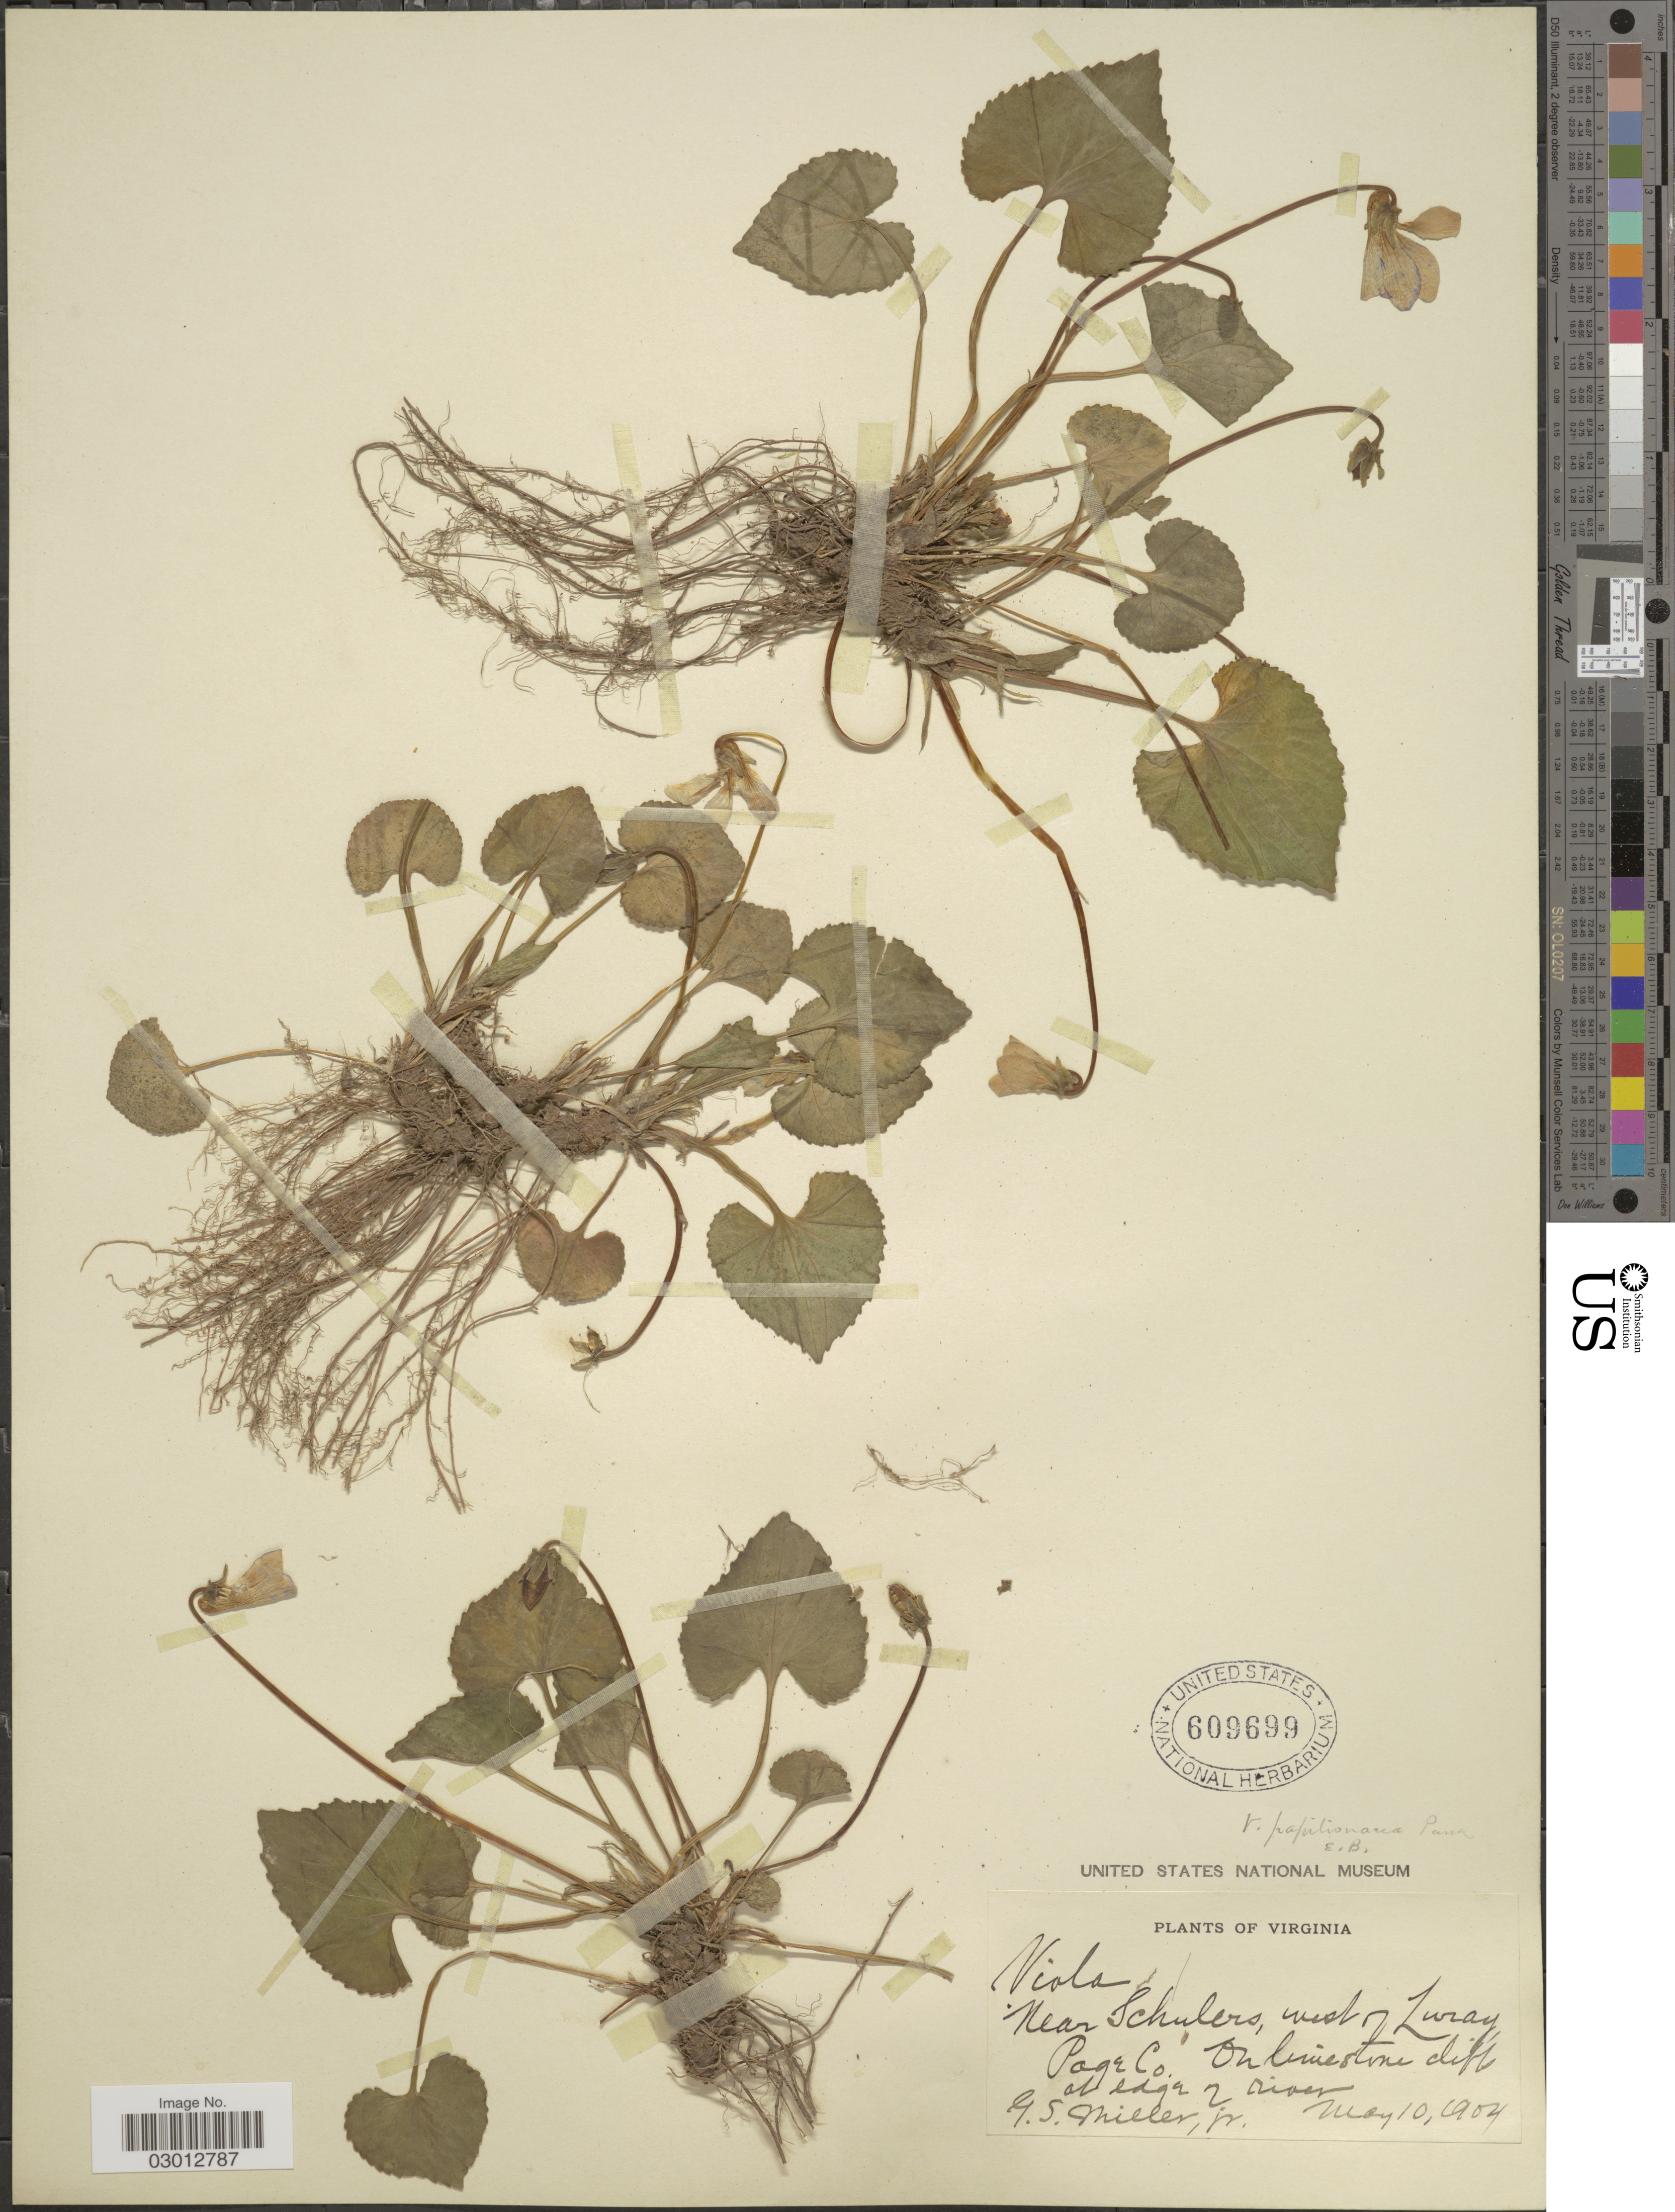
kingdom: Plantae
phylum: Tracheophyta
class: Magnoliopsida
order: Malpighiales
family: Violaceae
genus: Viola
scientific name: Viola papilionacea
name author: Pursh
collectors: G. S. Miller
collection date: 1904-05-10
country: United States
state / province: Virginia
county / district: Page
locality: Near Schulers, west of Luray, Page Co.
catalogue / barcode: US 609699